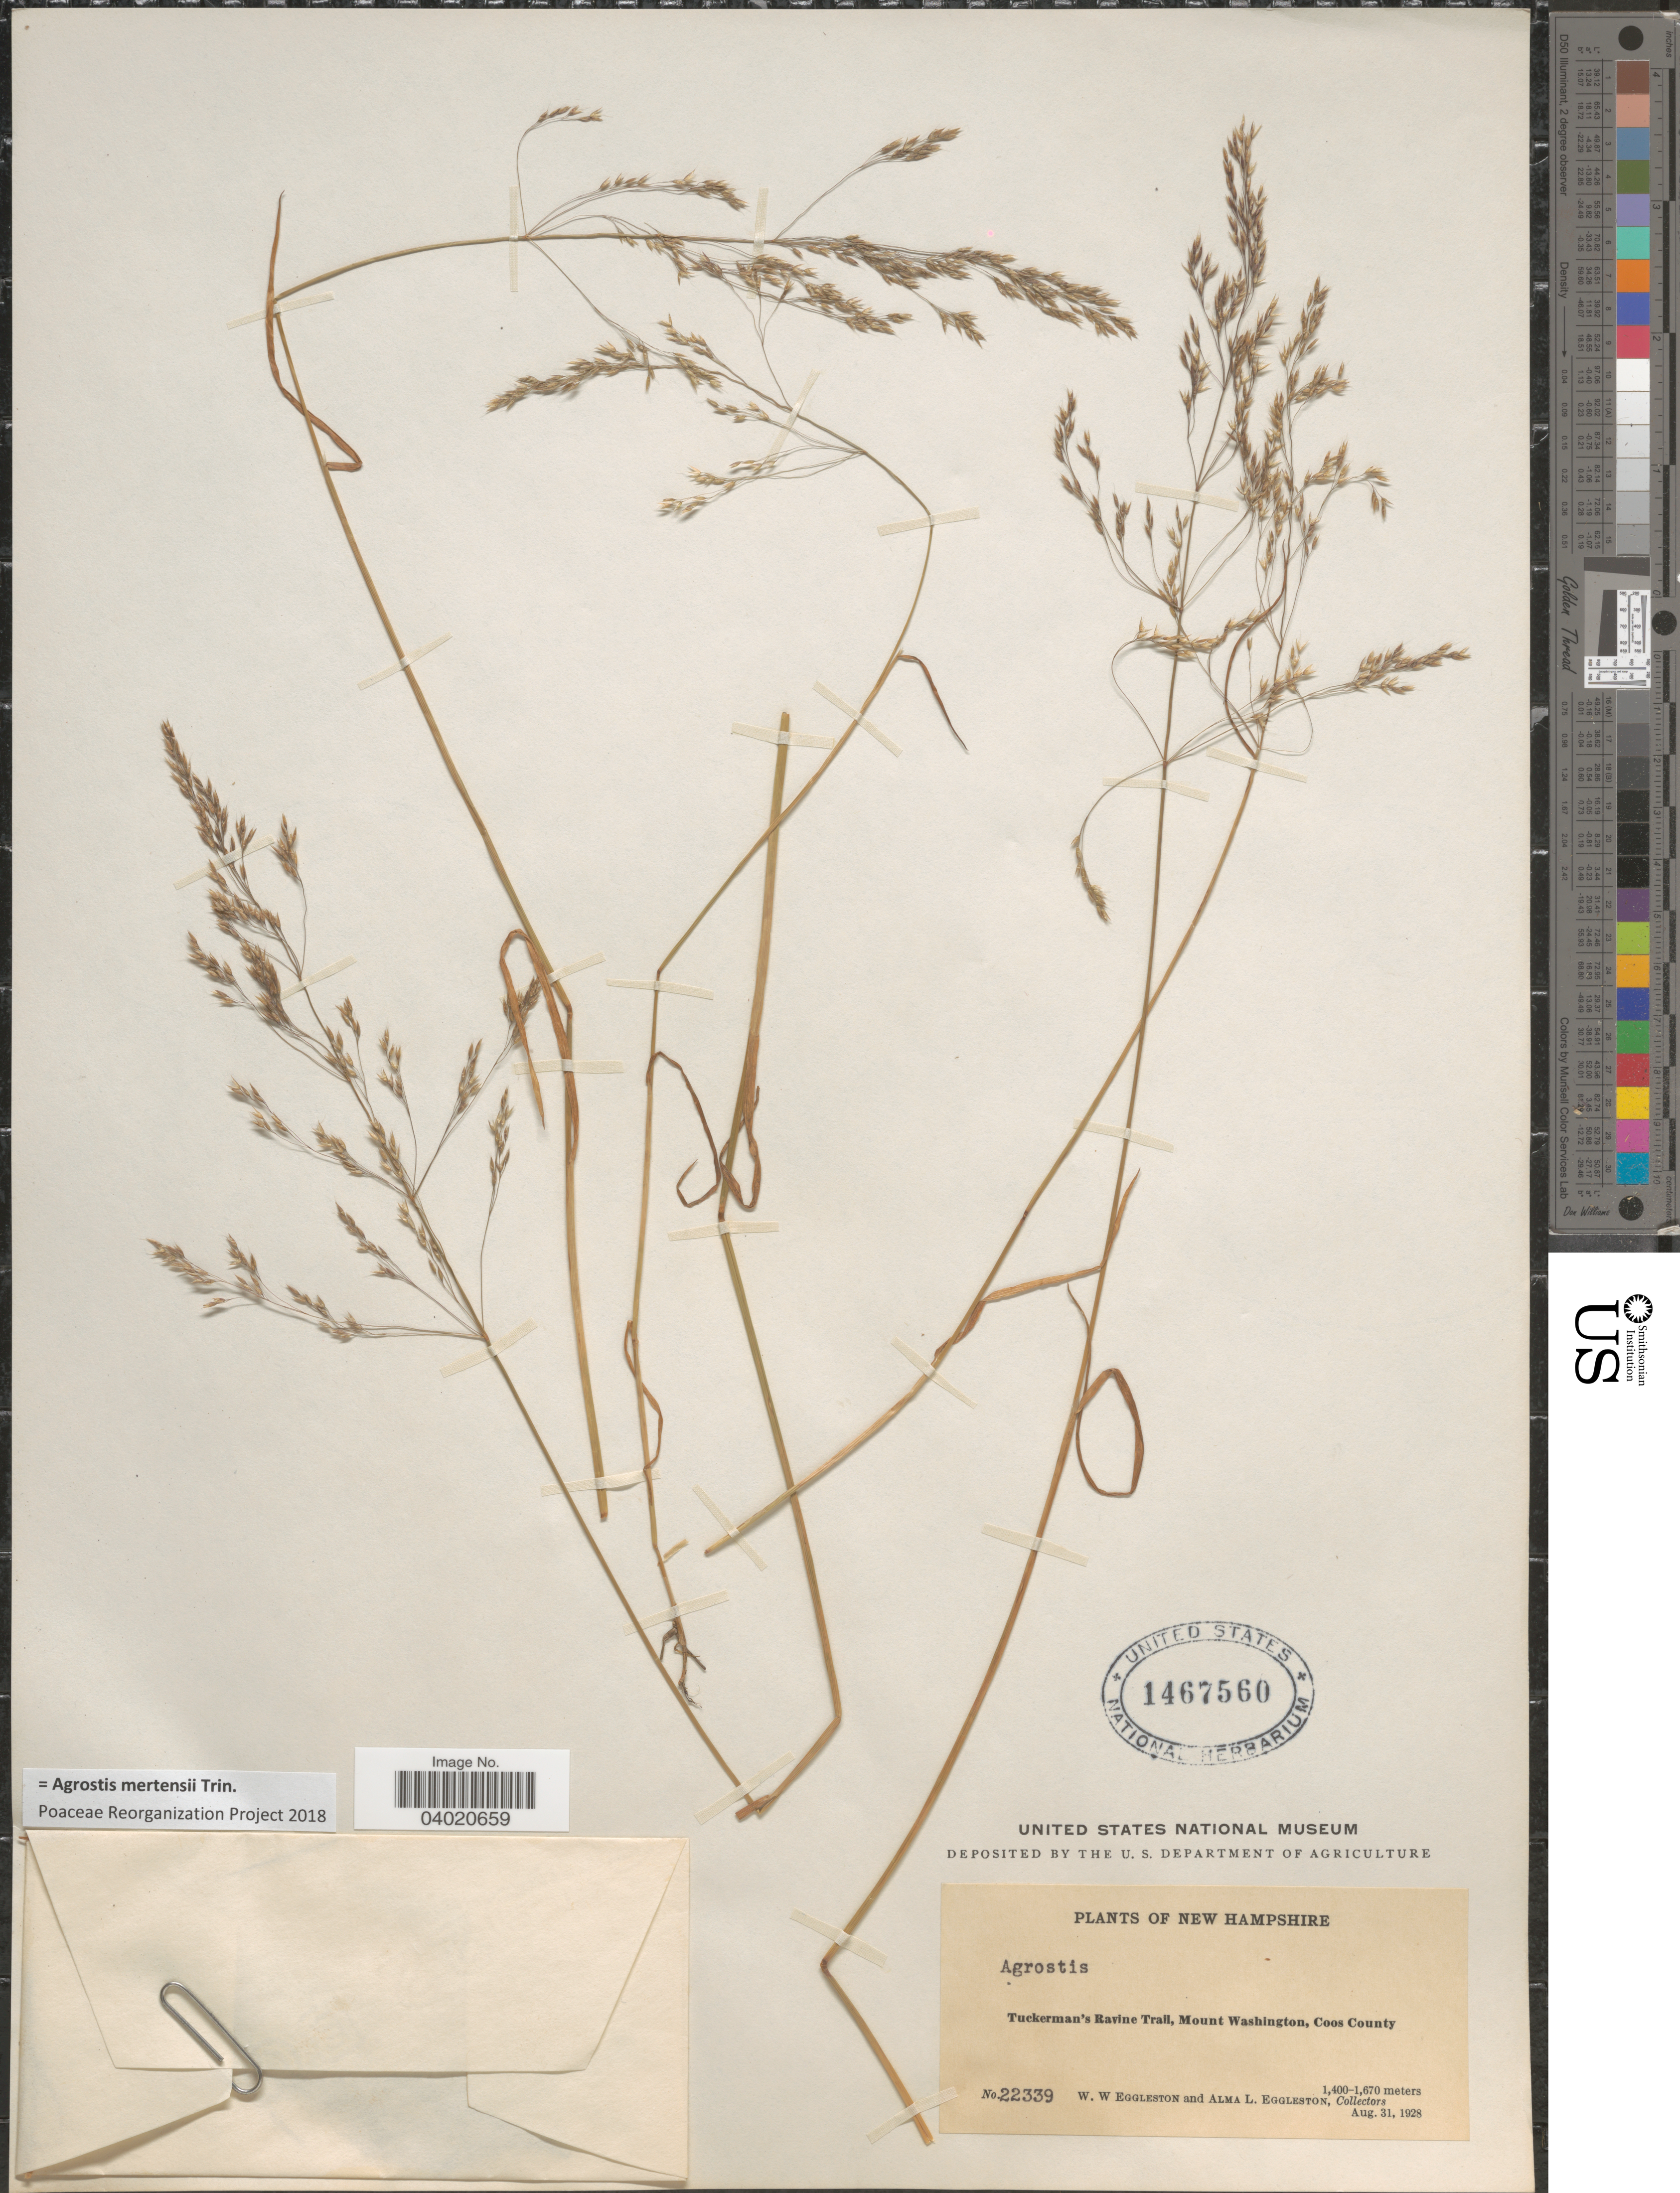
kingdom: Plantae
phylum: Tracheophyta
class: Liliopsida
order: Poales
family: Poaceae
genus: Agrostis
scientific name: Agrostis mertensii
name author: Trin.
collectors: W. W. Eggleston & A. Eggleston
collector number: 22339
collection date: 1928-08-31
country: United States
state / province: New Hampshire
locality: Tuckerman's Ravine Trail, Mount Washington, Coos County.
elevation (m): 1400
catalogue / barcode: US 1467560